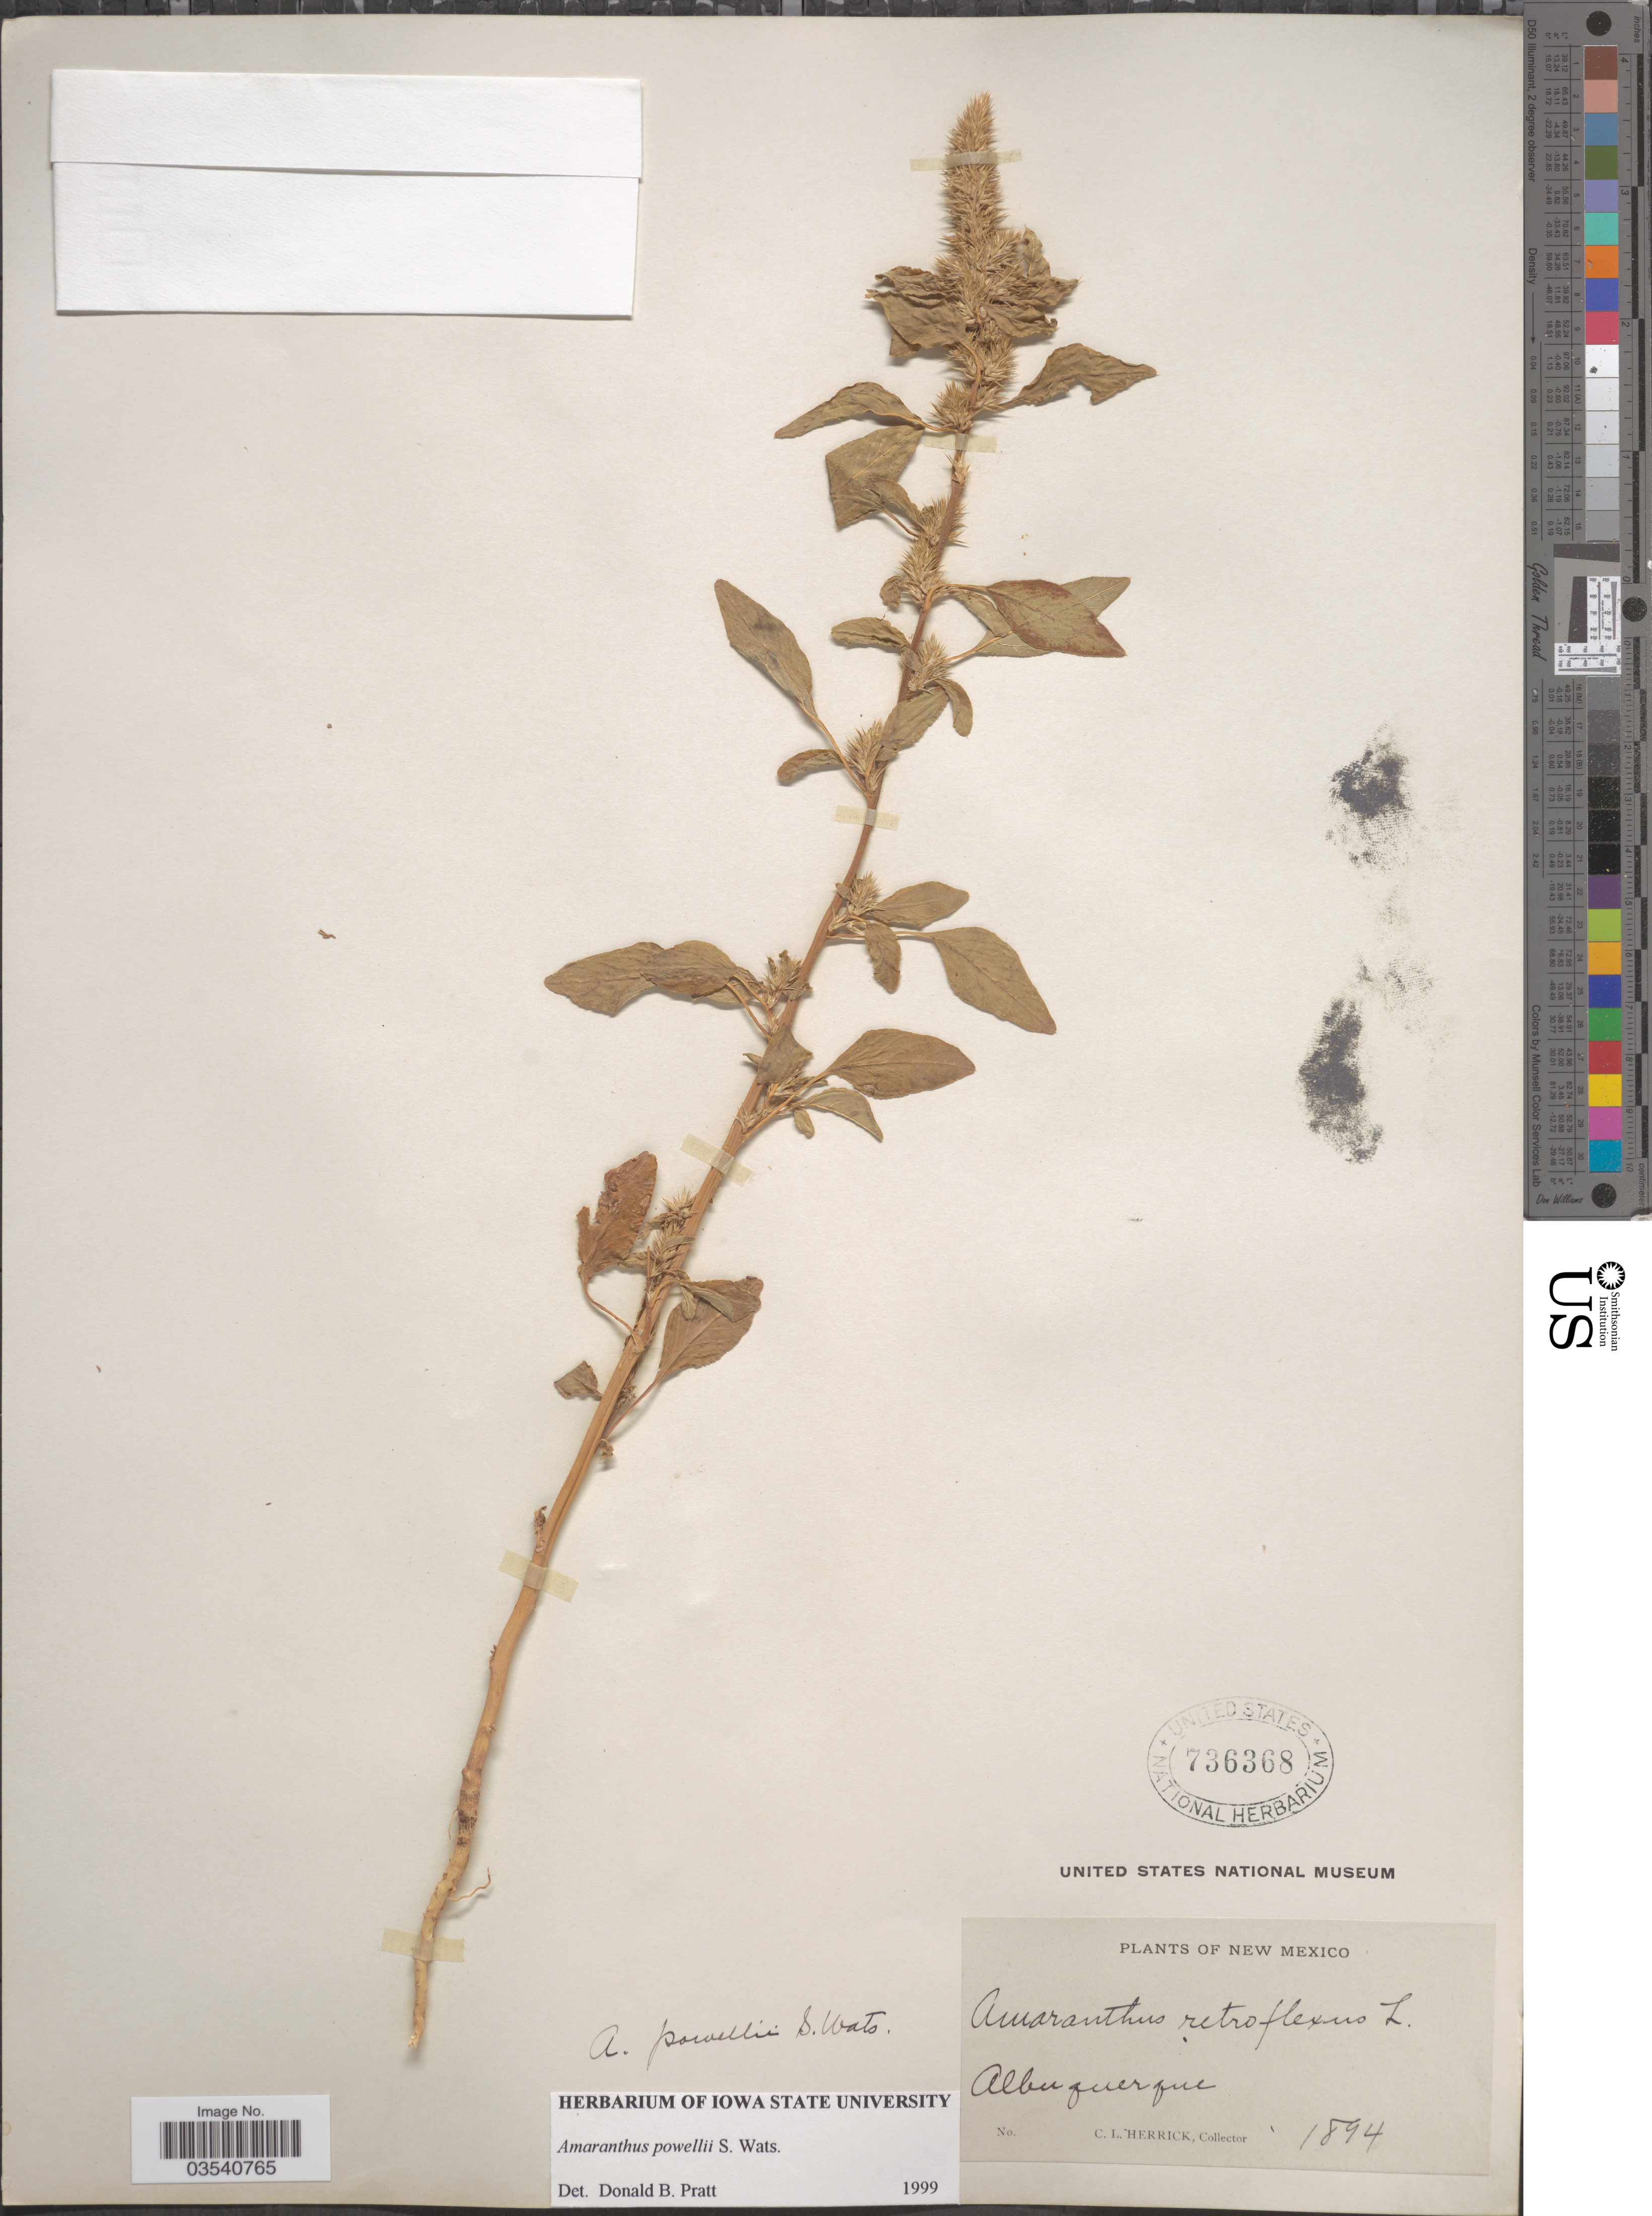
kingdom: Plantae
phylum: Tracheophyta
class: Magnoliopsida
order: Caryophyllales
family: Amaranthaceae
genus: Amaranthus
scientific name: Amaranthus powellii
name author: S. Watson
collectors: C. Herrick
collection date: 1894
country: United States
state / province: New Mexico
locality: Albuquerque.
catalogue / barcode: US 736368